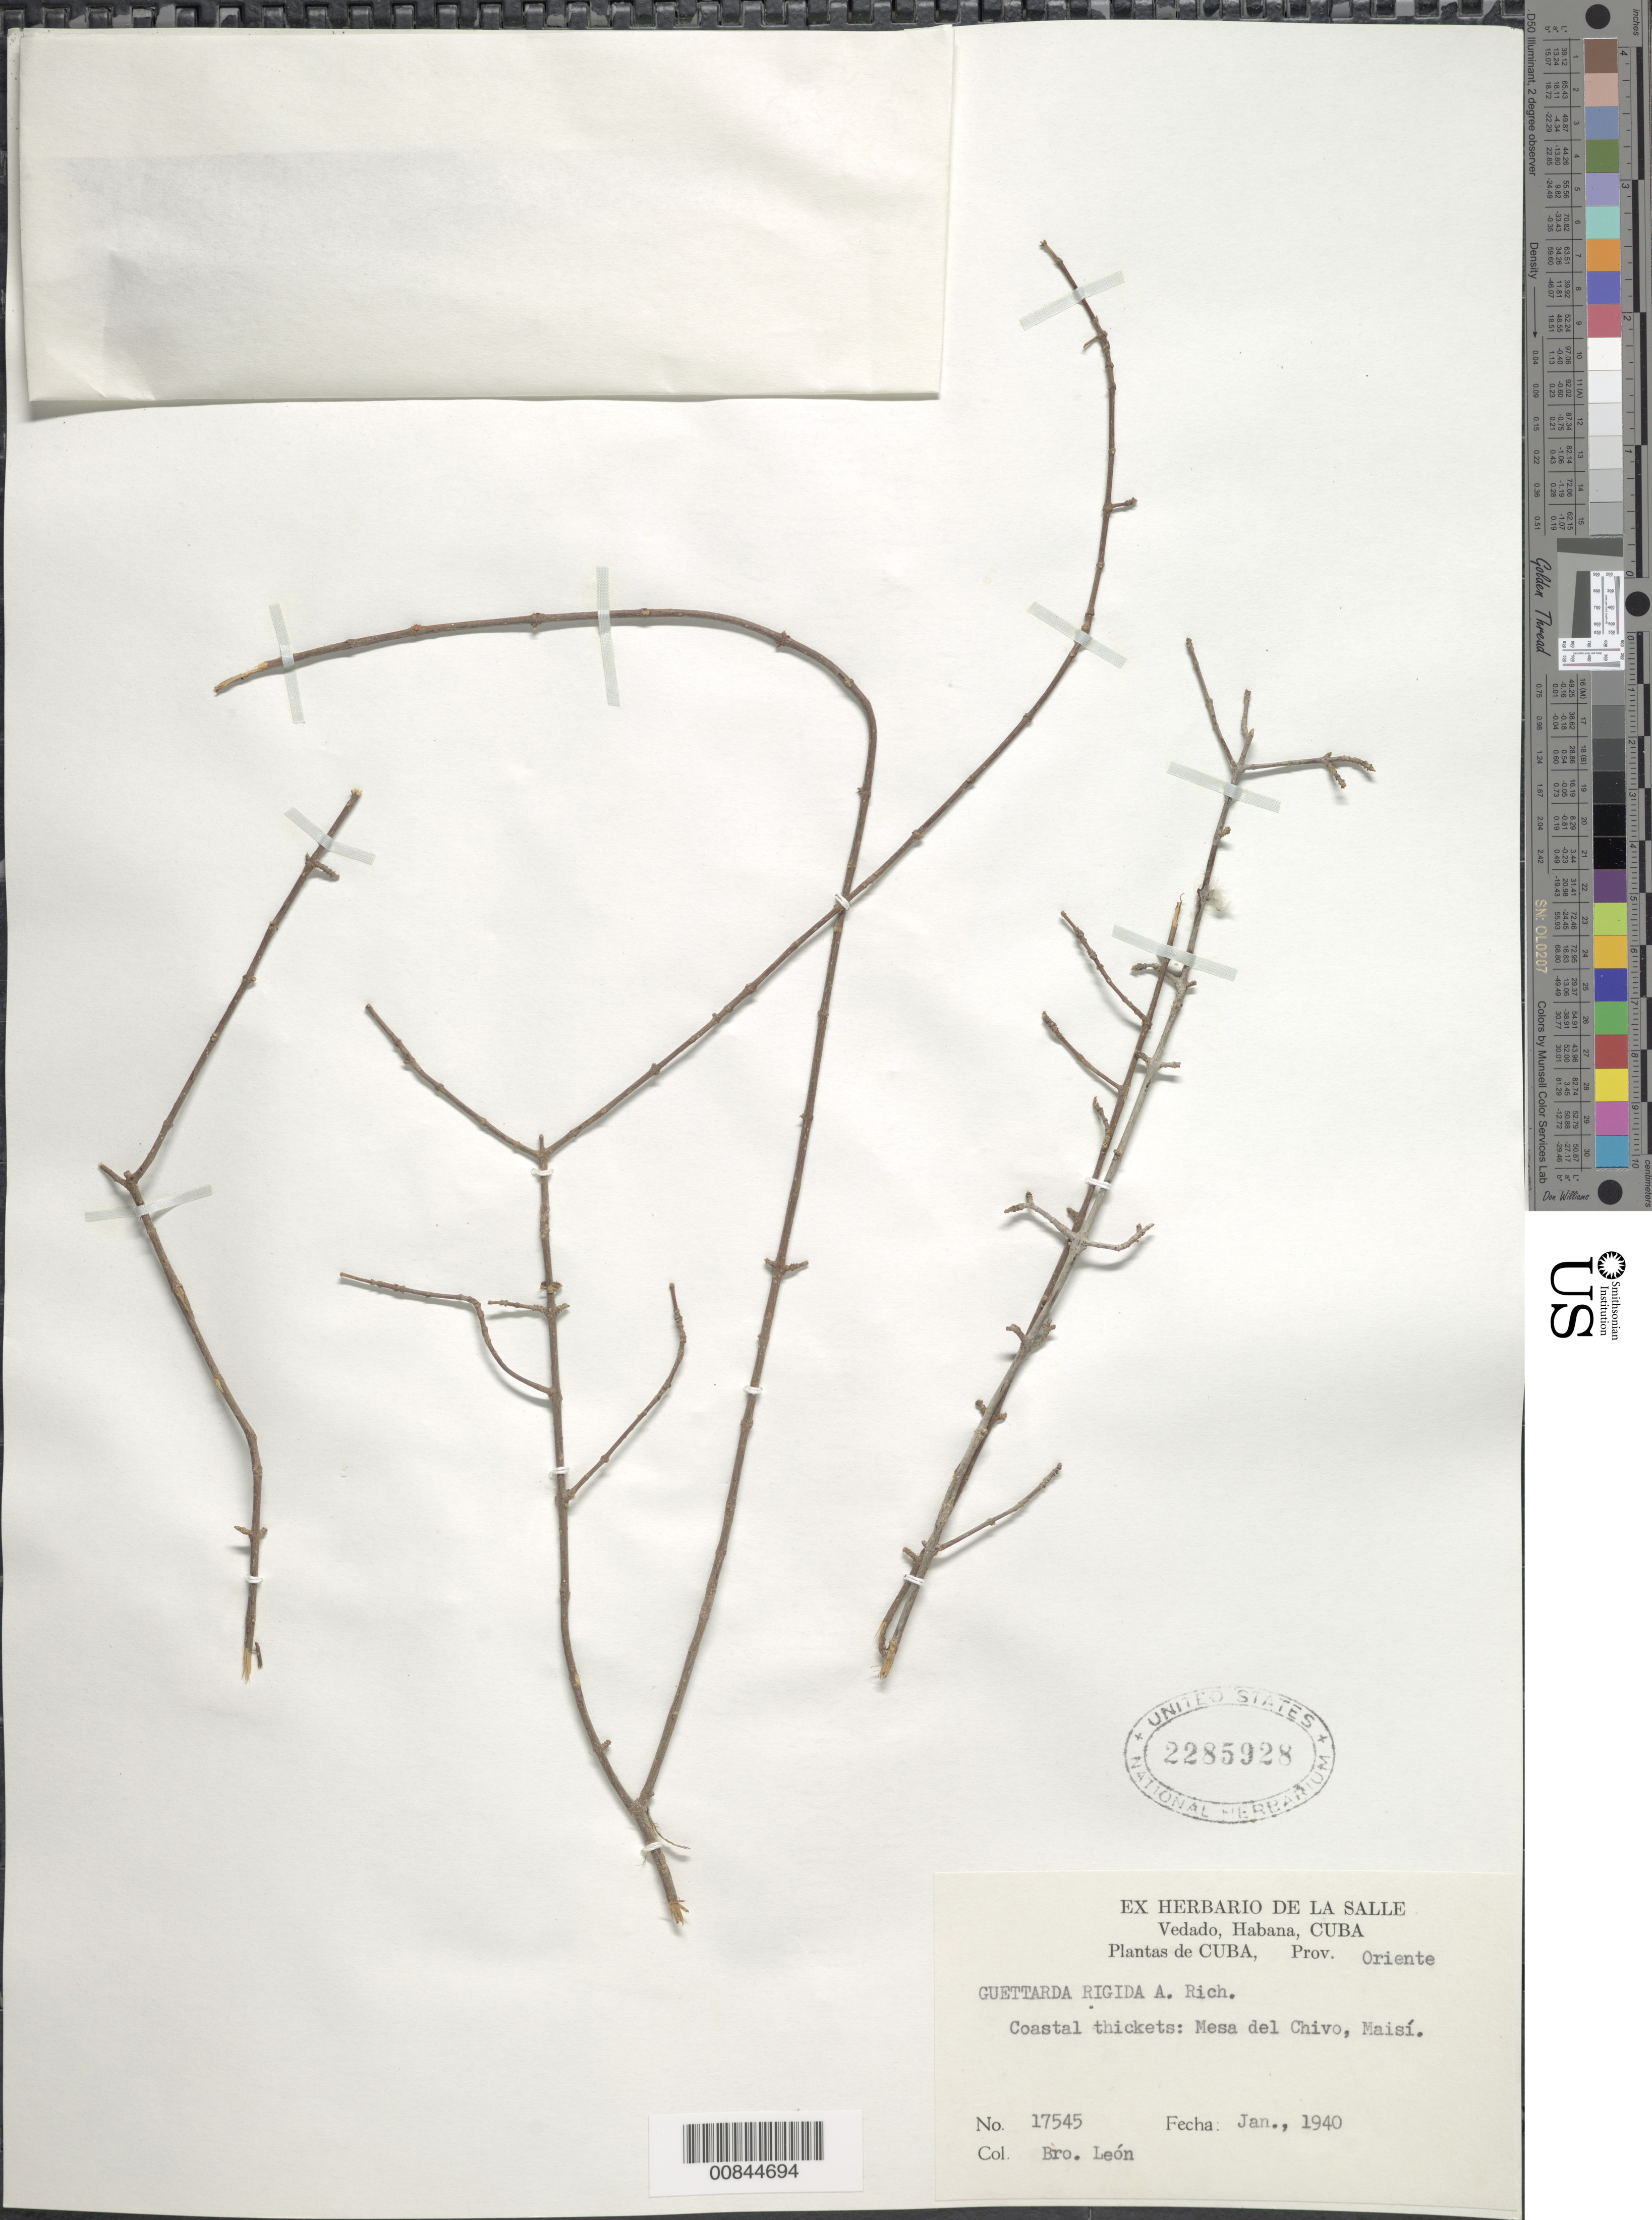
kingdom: Plantae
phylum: Tracheophyta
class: Magnoliopsida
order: Gentianales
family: Rubiaceae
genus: Guettarda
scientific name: Guettarda rigida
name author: A. Rich.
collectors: Bro. León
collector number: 17545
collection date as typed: Jan 1940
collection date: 1940-01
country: Cuba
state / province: Oriente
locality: Mesa del Chivo, Maisí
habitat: Coastal thickets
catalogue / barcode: US 2285928